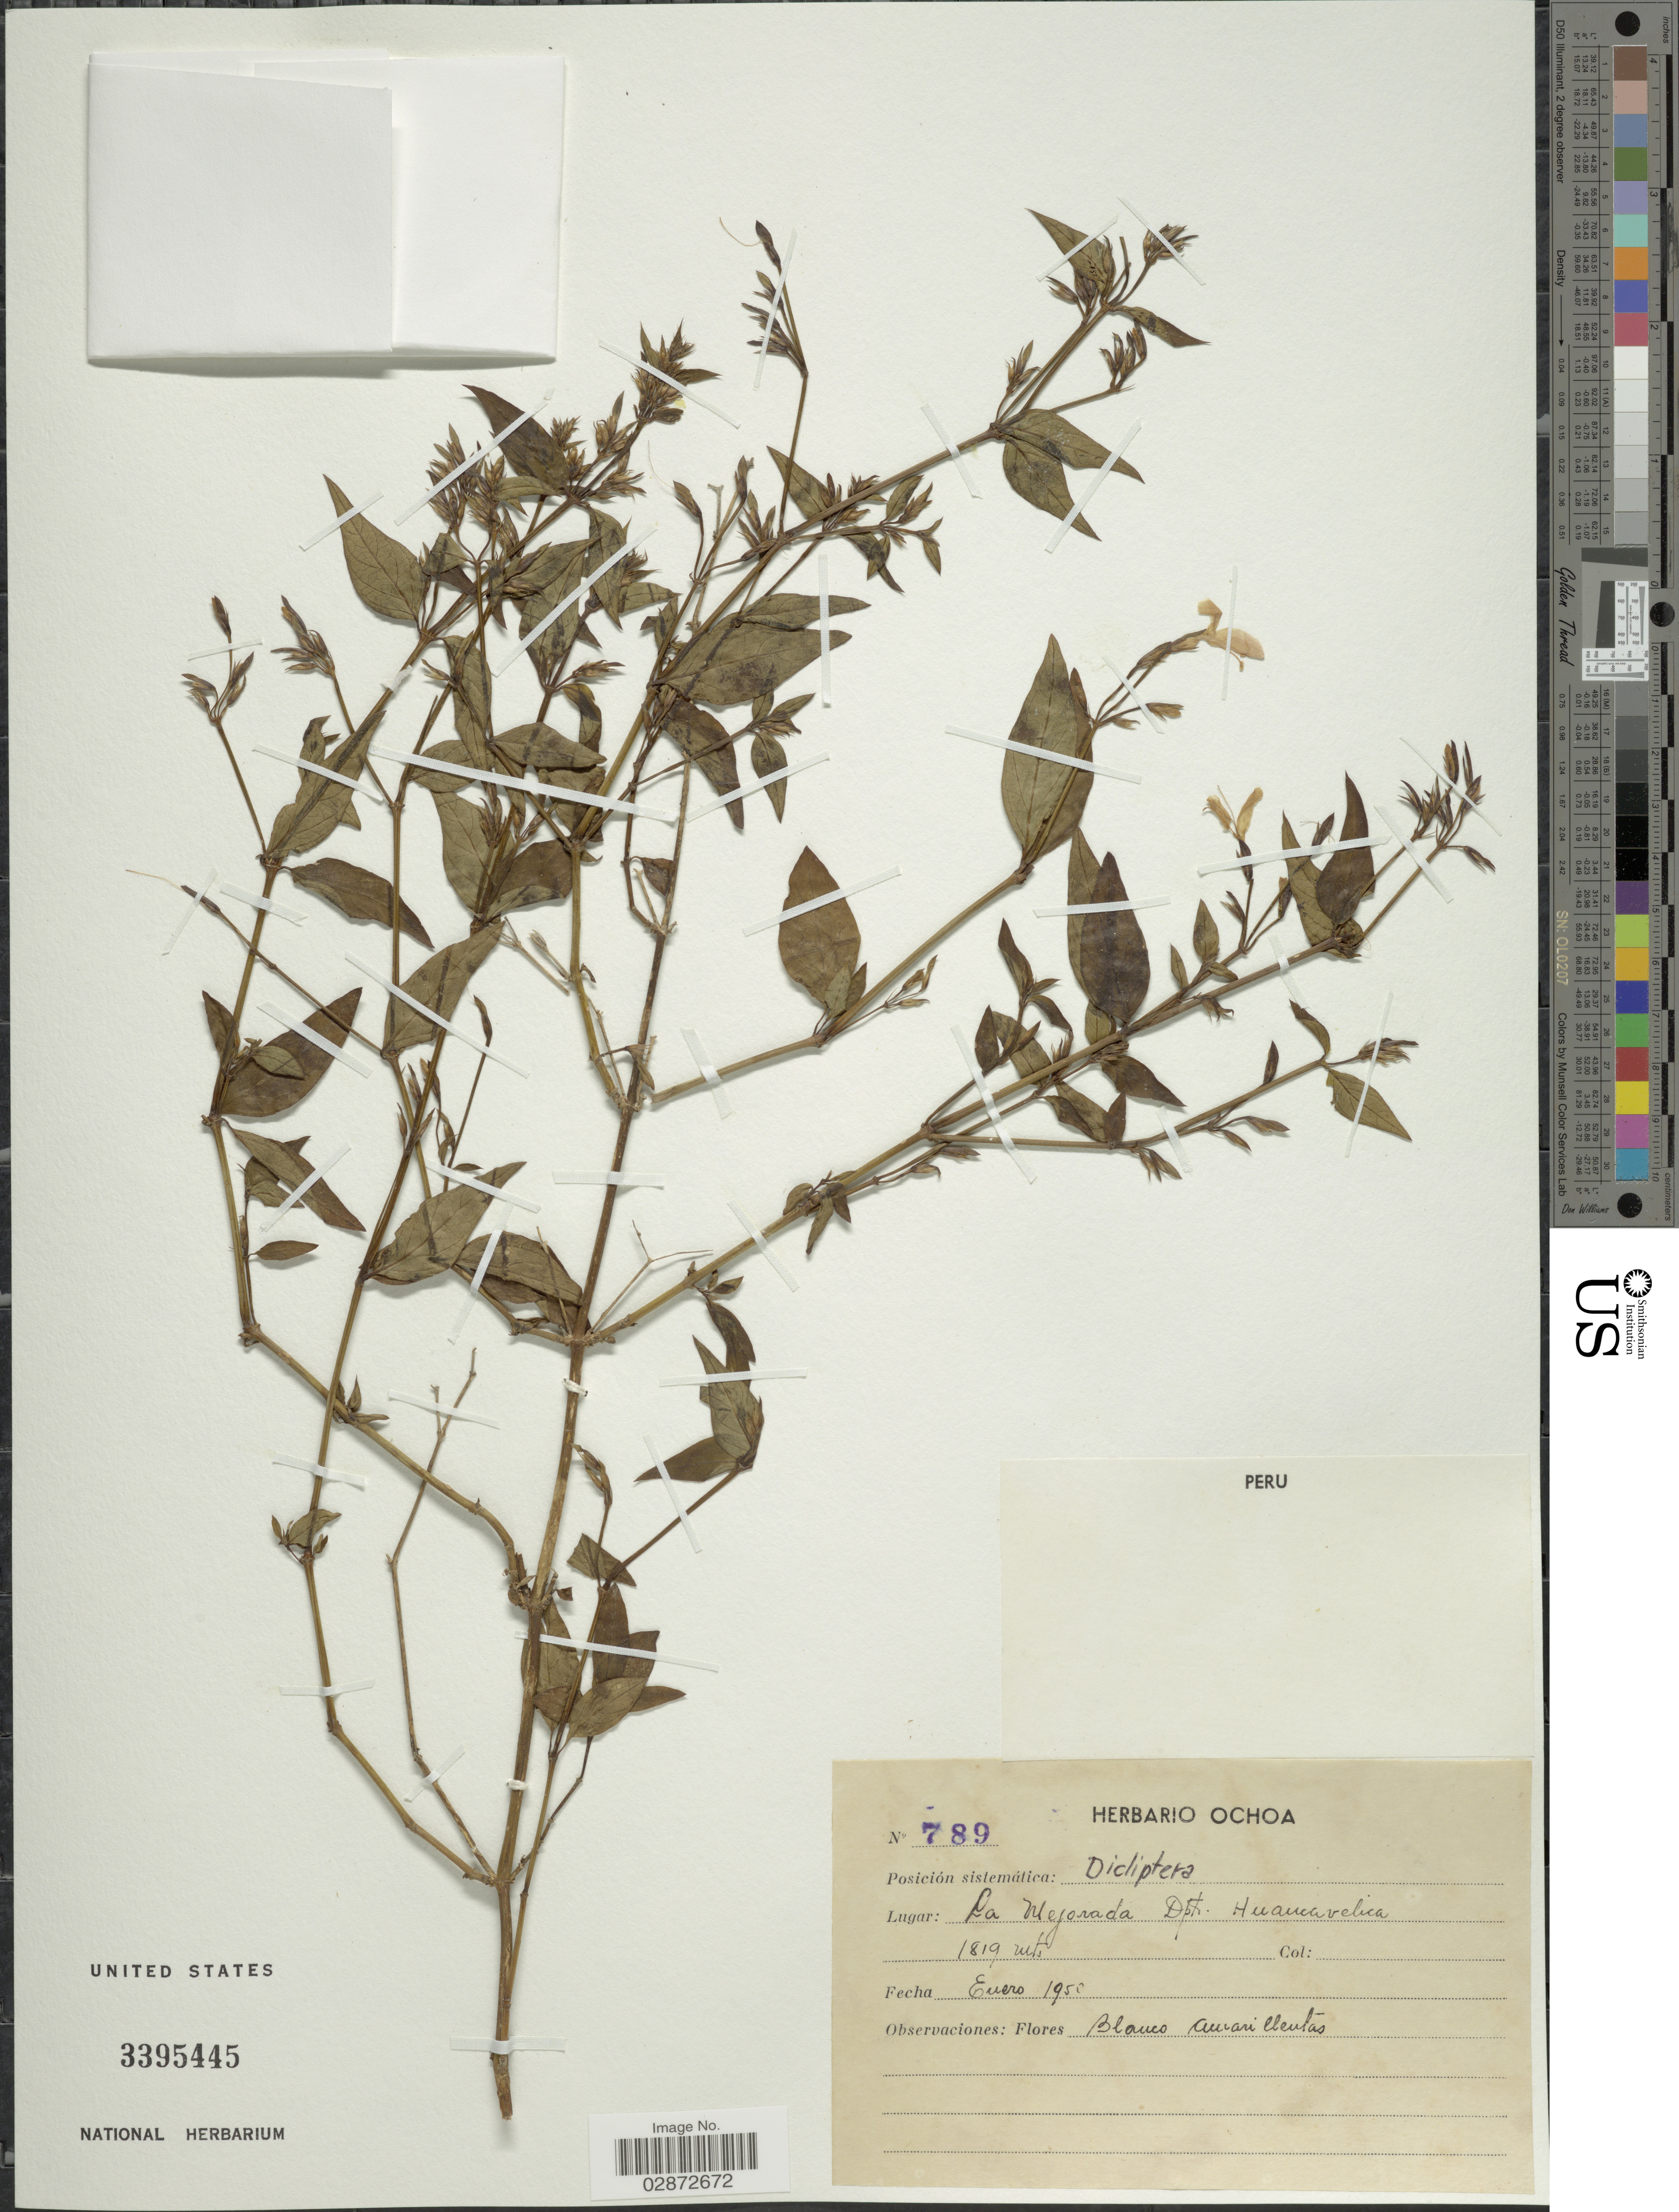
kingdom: Plantae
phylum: Tracheophyta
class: Magnoliopsida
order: Lamiales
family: Acanthaceae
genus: Dicliptera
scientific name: Dicliptera sp.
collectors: ex herb. Ochoa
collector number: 789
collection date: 1950-01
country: Peru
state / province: Huancavelica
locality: La Mejorada. Dpt. Huancavelica.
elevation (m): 1819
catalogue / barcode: US 3395445